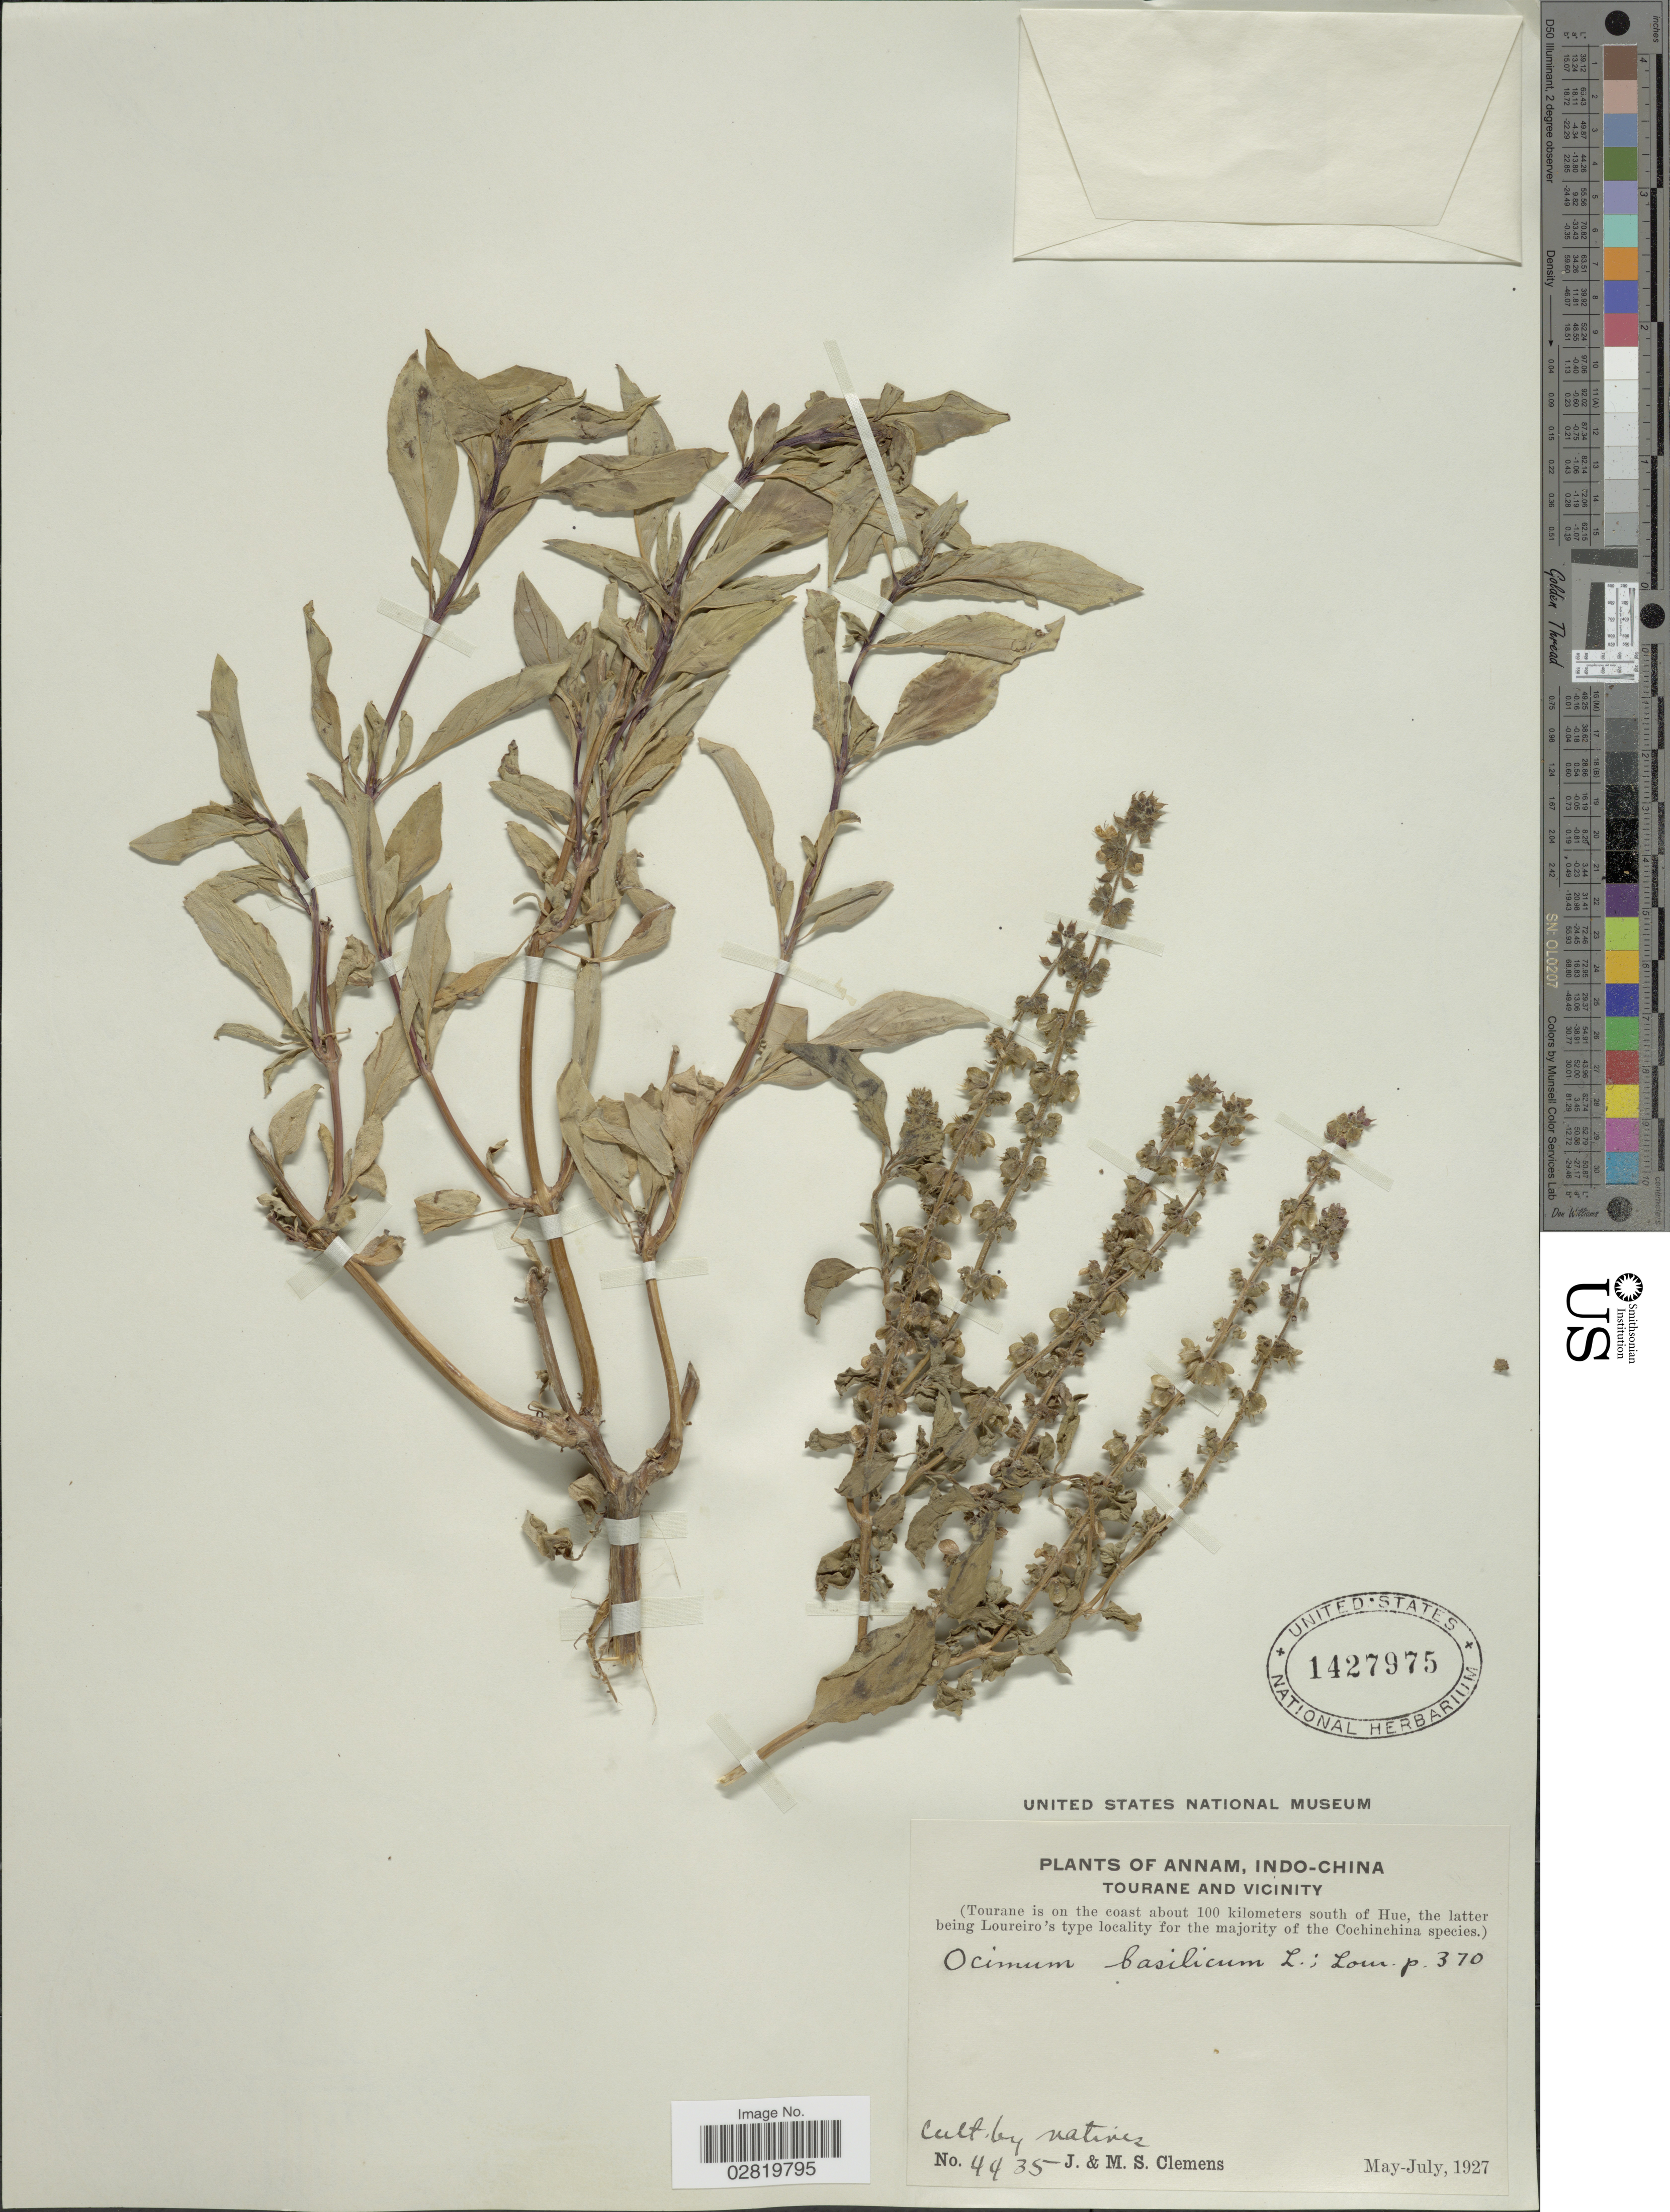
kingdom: Plantae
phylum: Tracheophyta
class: Magnoliopsida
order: Lamiales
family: Lamiaceae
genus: Ocimum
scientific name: Ocimum basilicum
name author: L.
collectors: J. Clemens & M. S. Clemens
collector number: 4435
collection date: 1927-05/1927-07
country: Vietnam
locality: Annam, Indo-China, Tourane and Vicinity, (Tourane is on the coast about 100 kilometers south of Hue).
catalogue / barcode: US 1427975